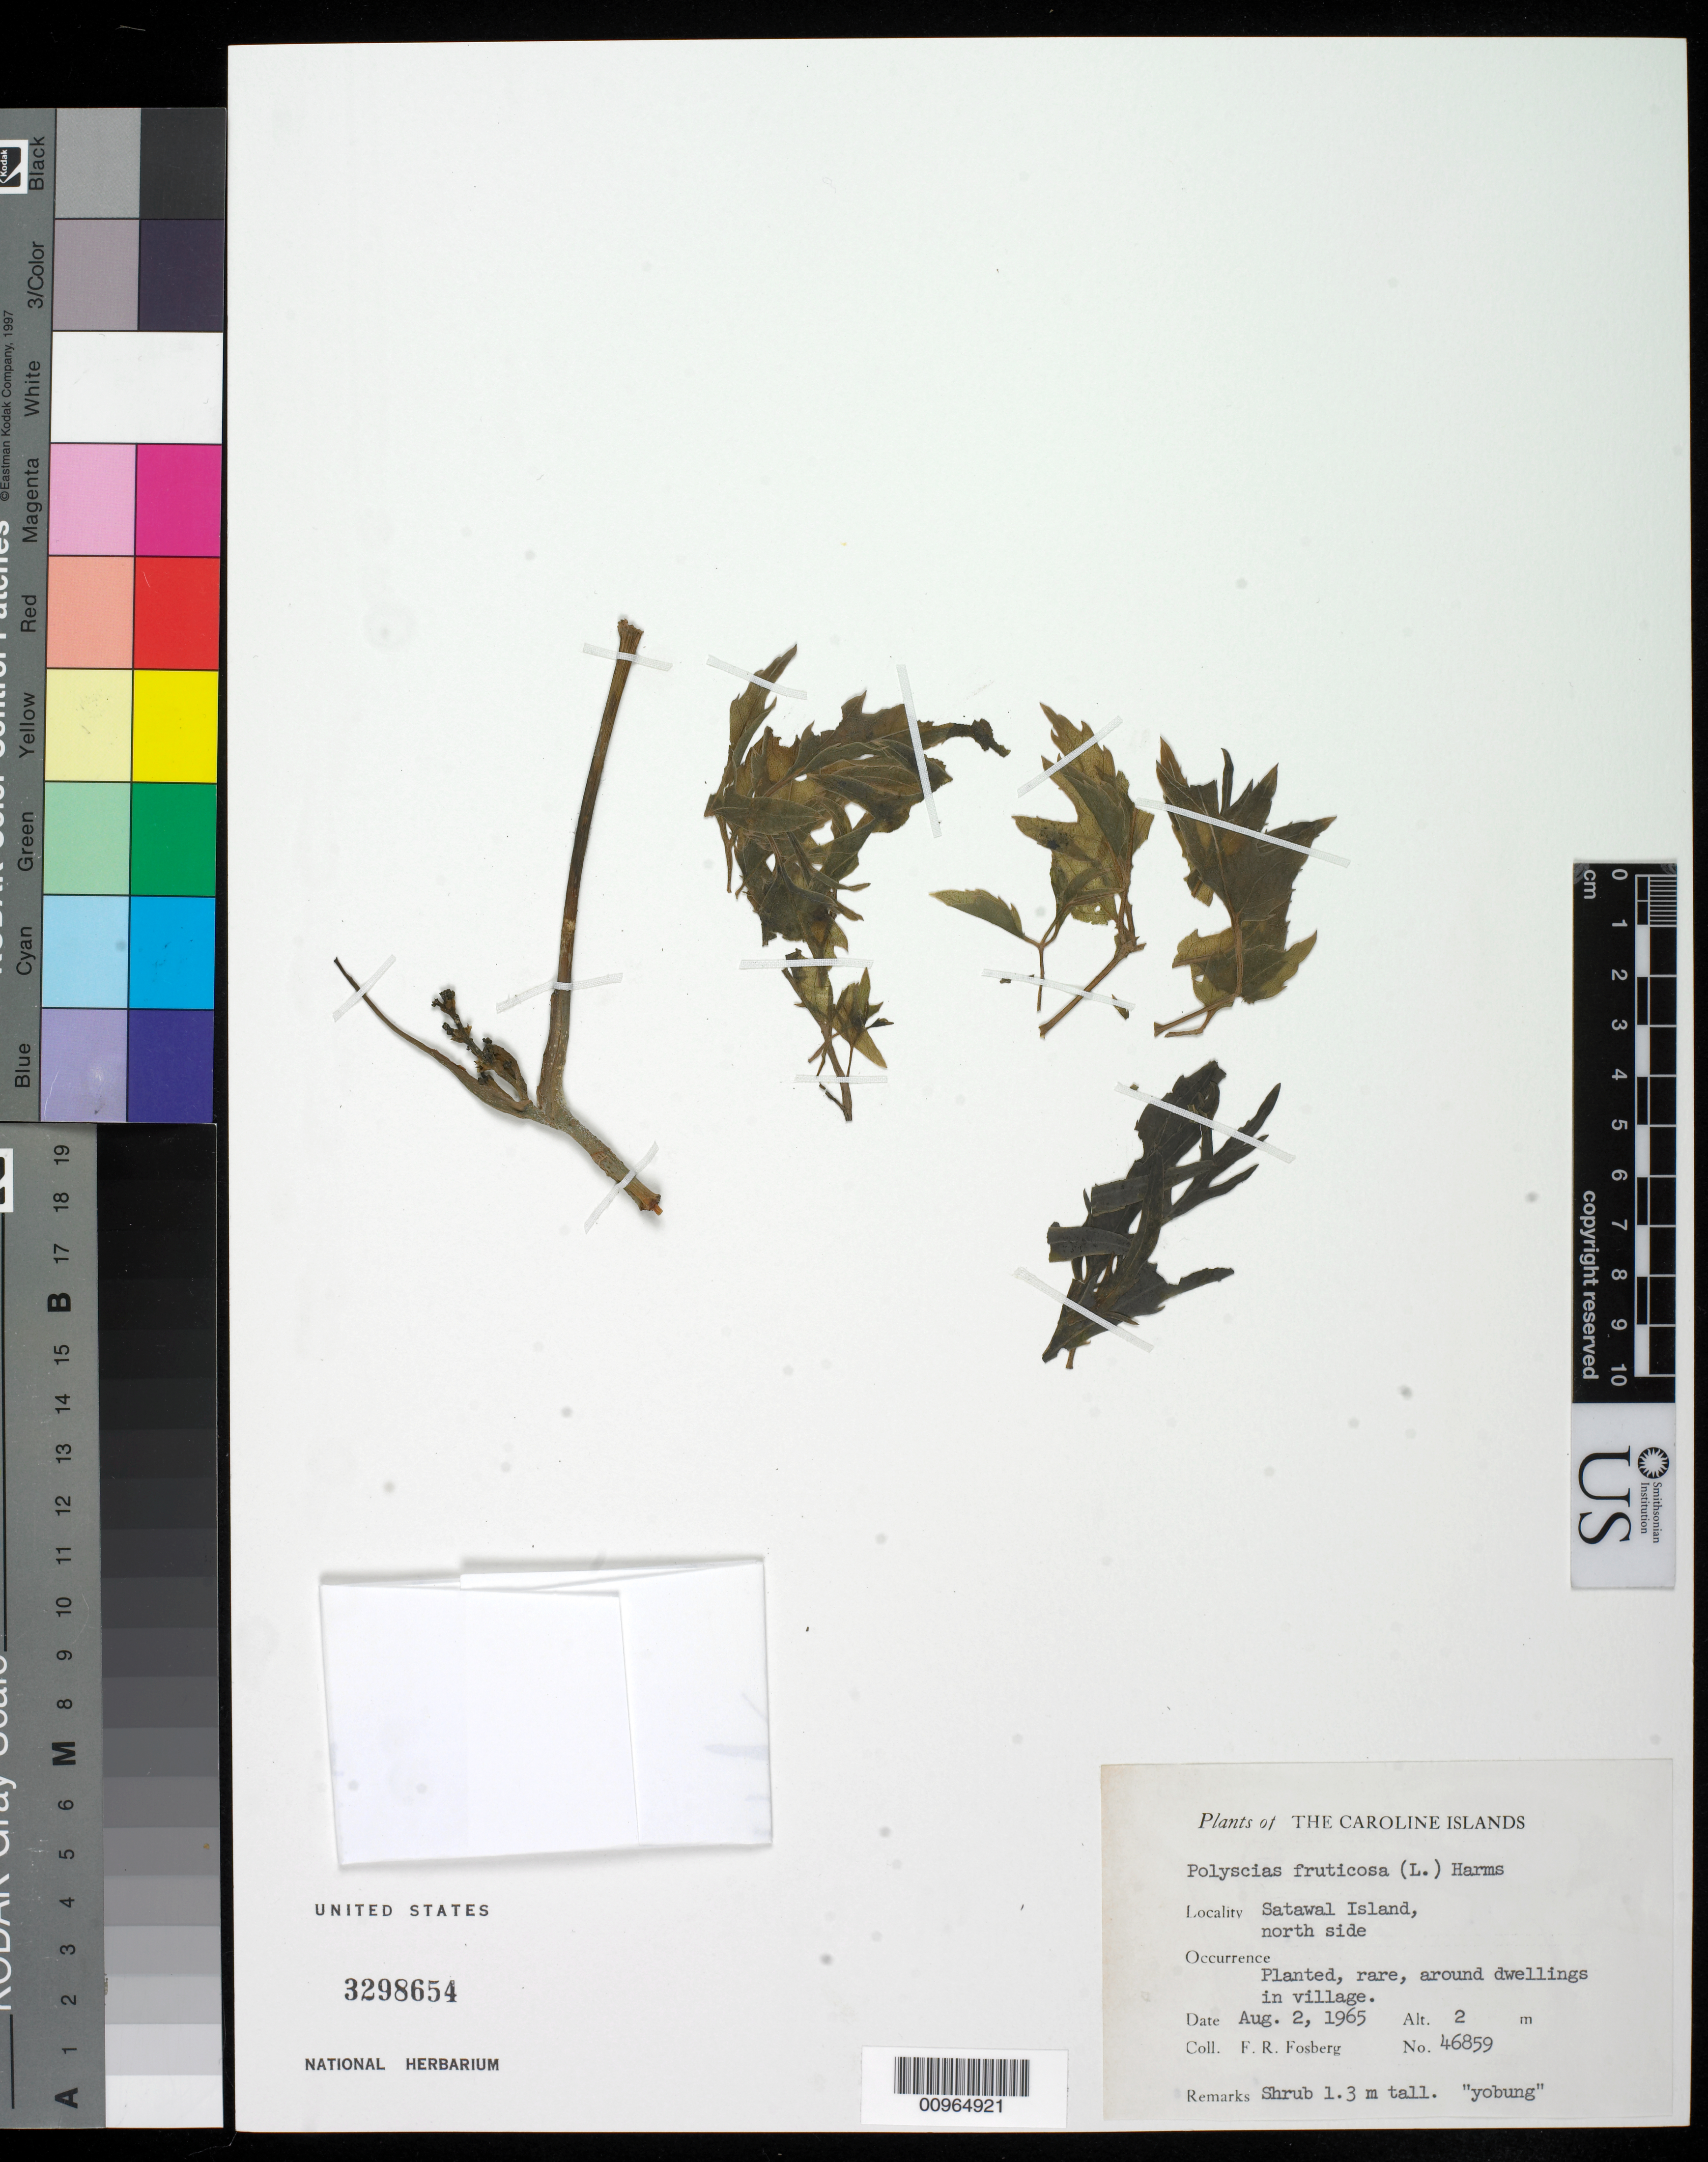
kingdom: Plantae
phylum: Tracheophyta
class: Magnoliopsida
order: Apiales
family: Araliaceae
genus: Polyscias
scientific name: Polyscias fruticosa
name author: (L.) Harms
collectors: F. R. Fosberg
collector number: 46859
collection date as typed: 02 Aug 1965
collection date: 1965-08-02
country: Micronesia, Federated States of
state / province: Yap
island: Satawal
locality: north side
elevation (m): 2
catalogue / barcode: US 3298654